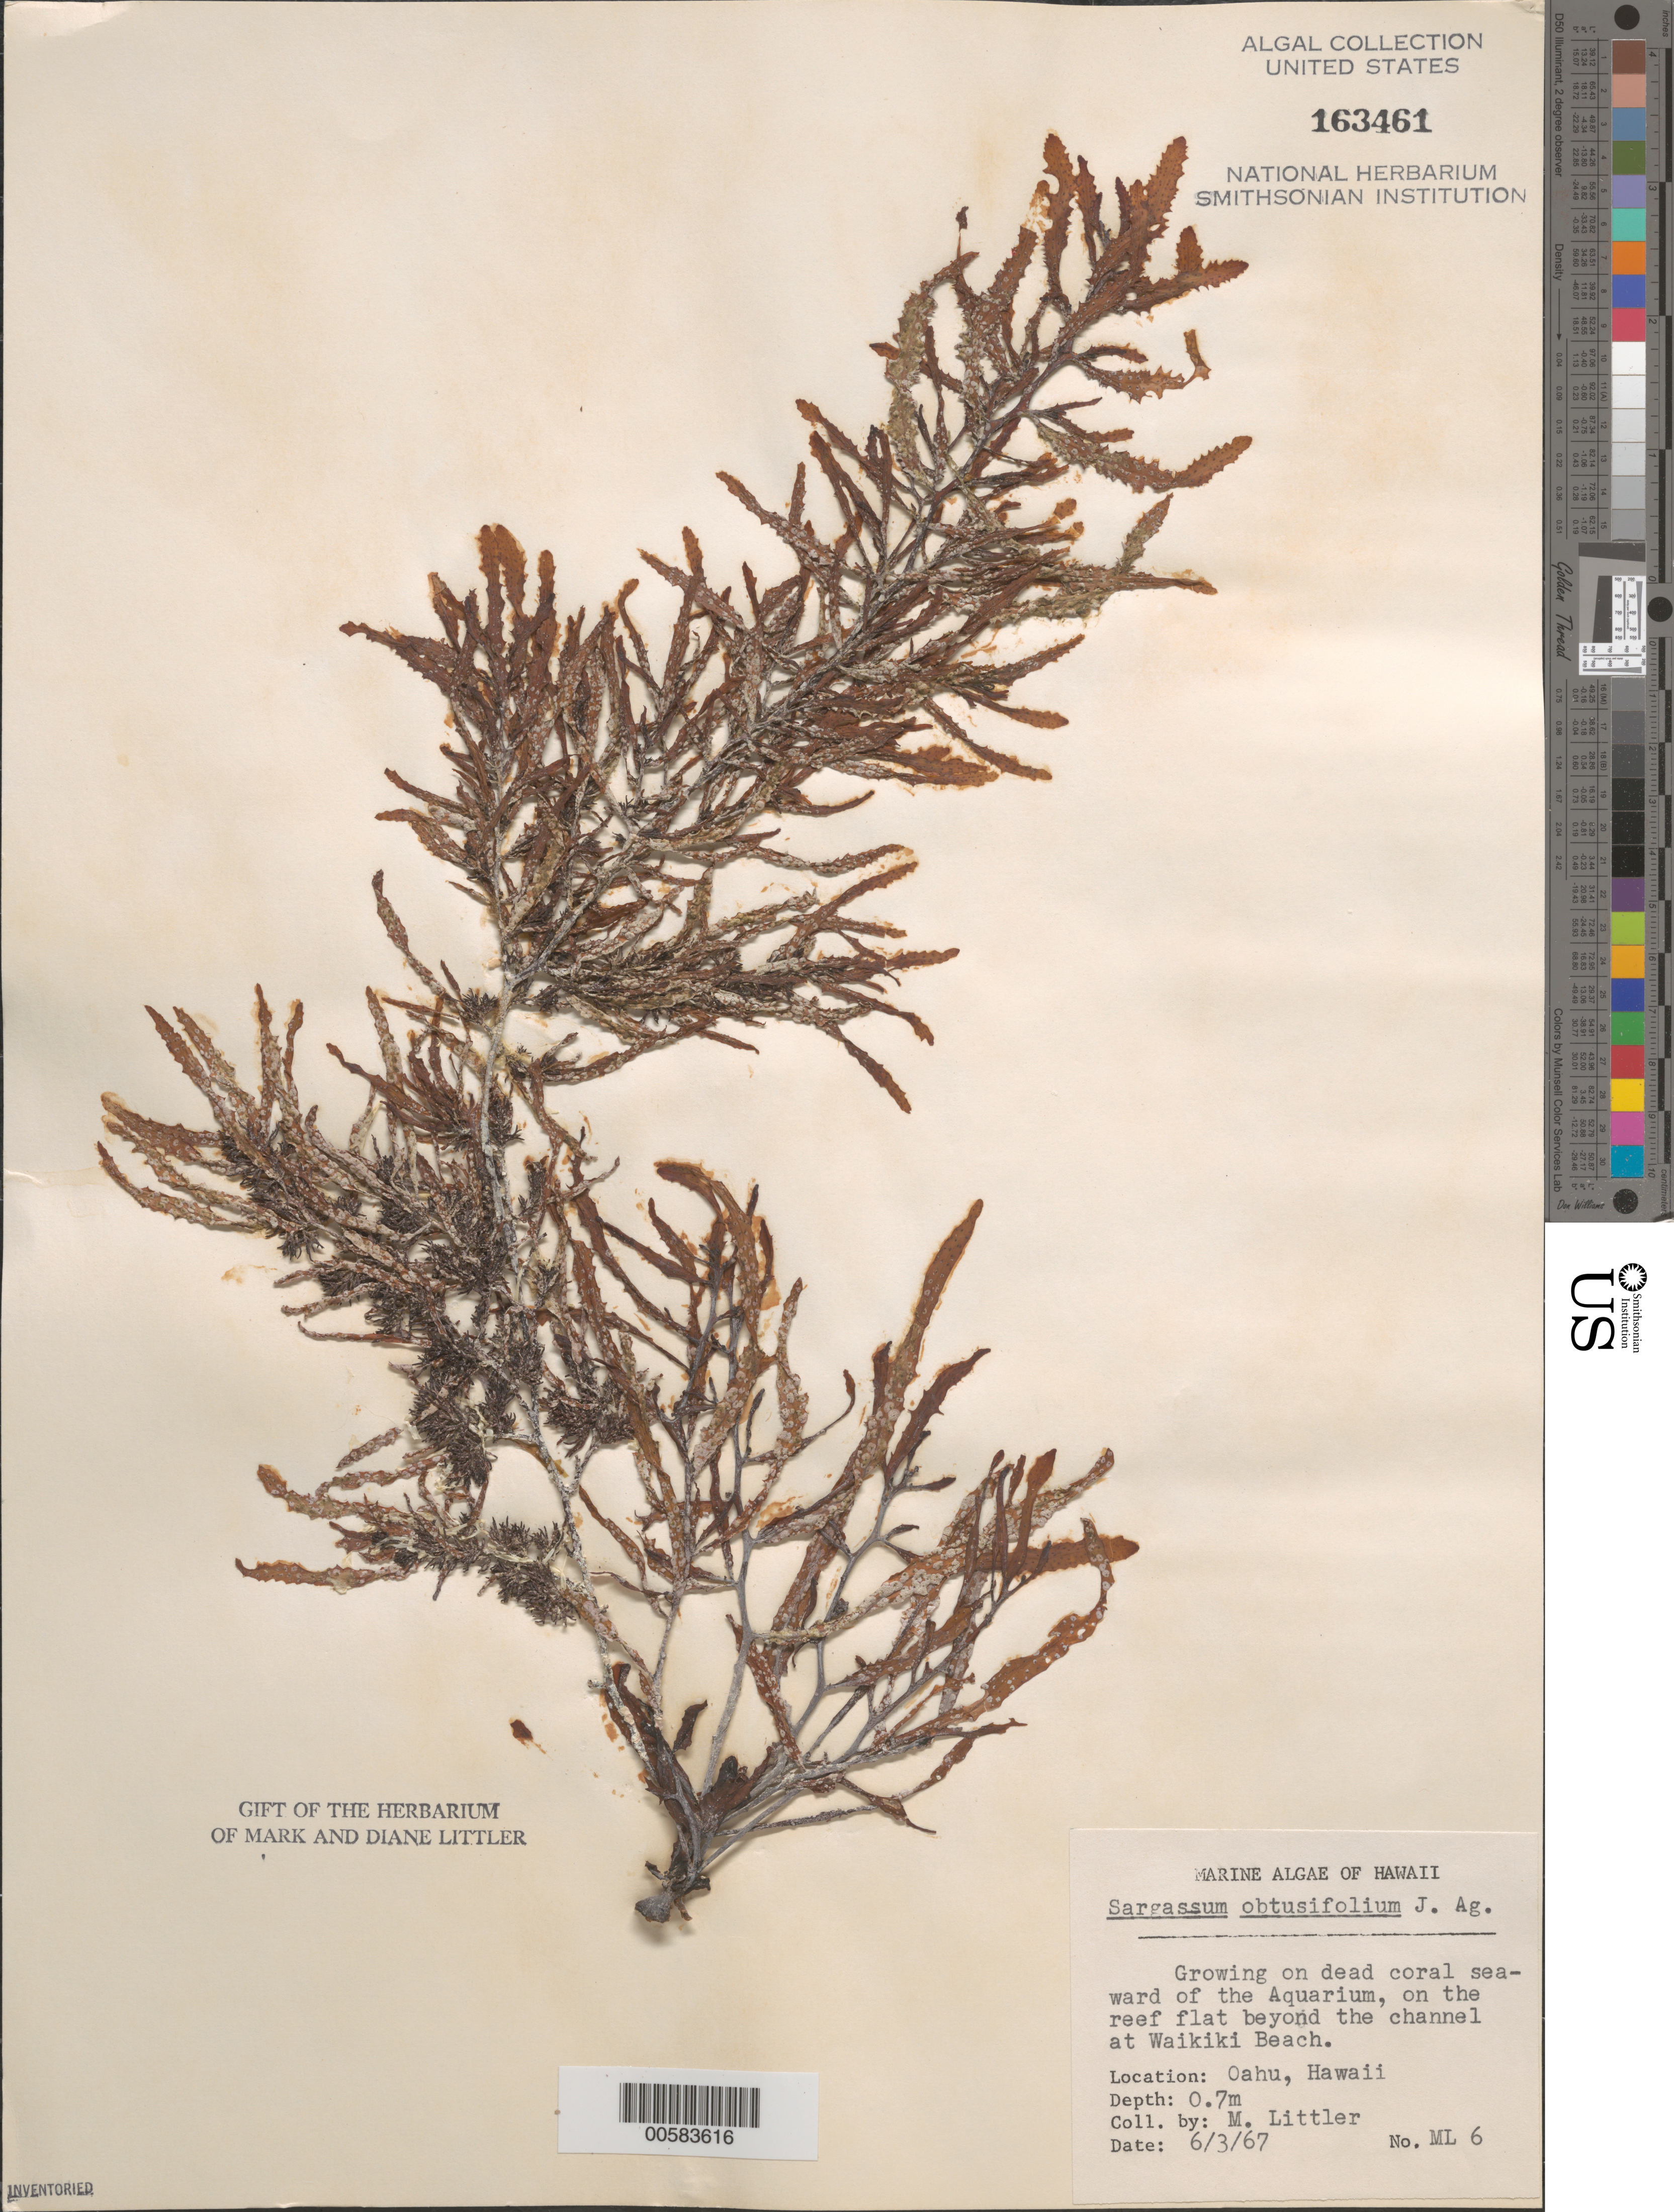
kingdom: Chromista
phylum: Ochrophyta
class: Phaeophyceae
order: Fucales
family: Sargassaceae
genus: Sargassum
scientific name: Sargassum obtusifolium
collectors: M. M. Littler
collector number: ML 6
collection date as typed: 03 Jun 1967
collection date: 1967-06-03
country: United States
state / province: Hawaii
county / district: Honolulu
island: Oahu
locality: Waikiki Beach near Aquarium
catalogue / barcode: US 163461